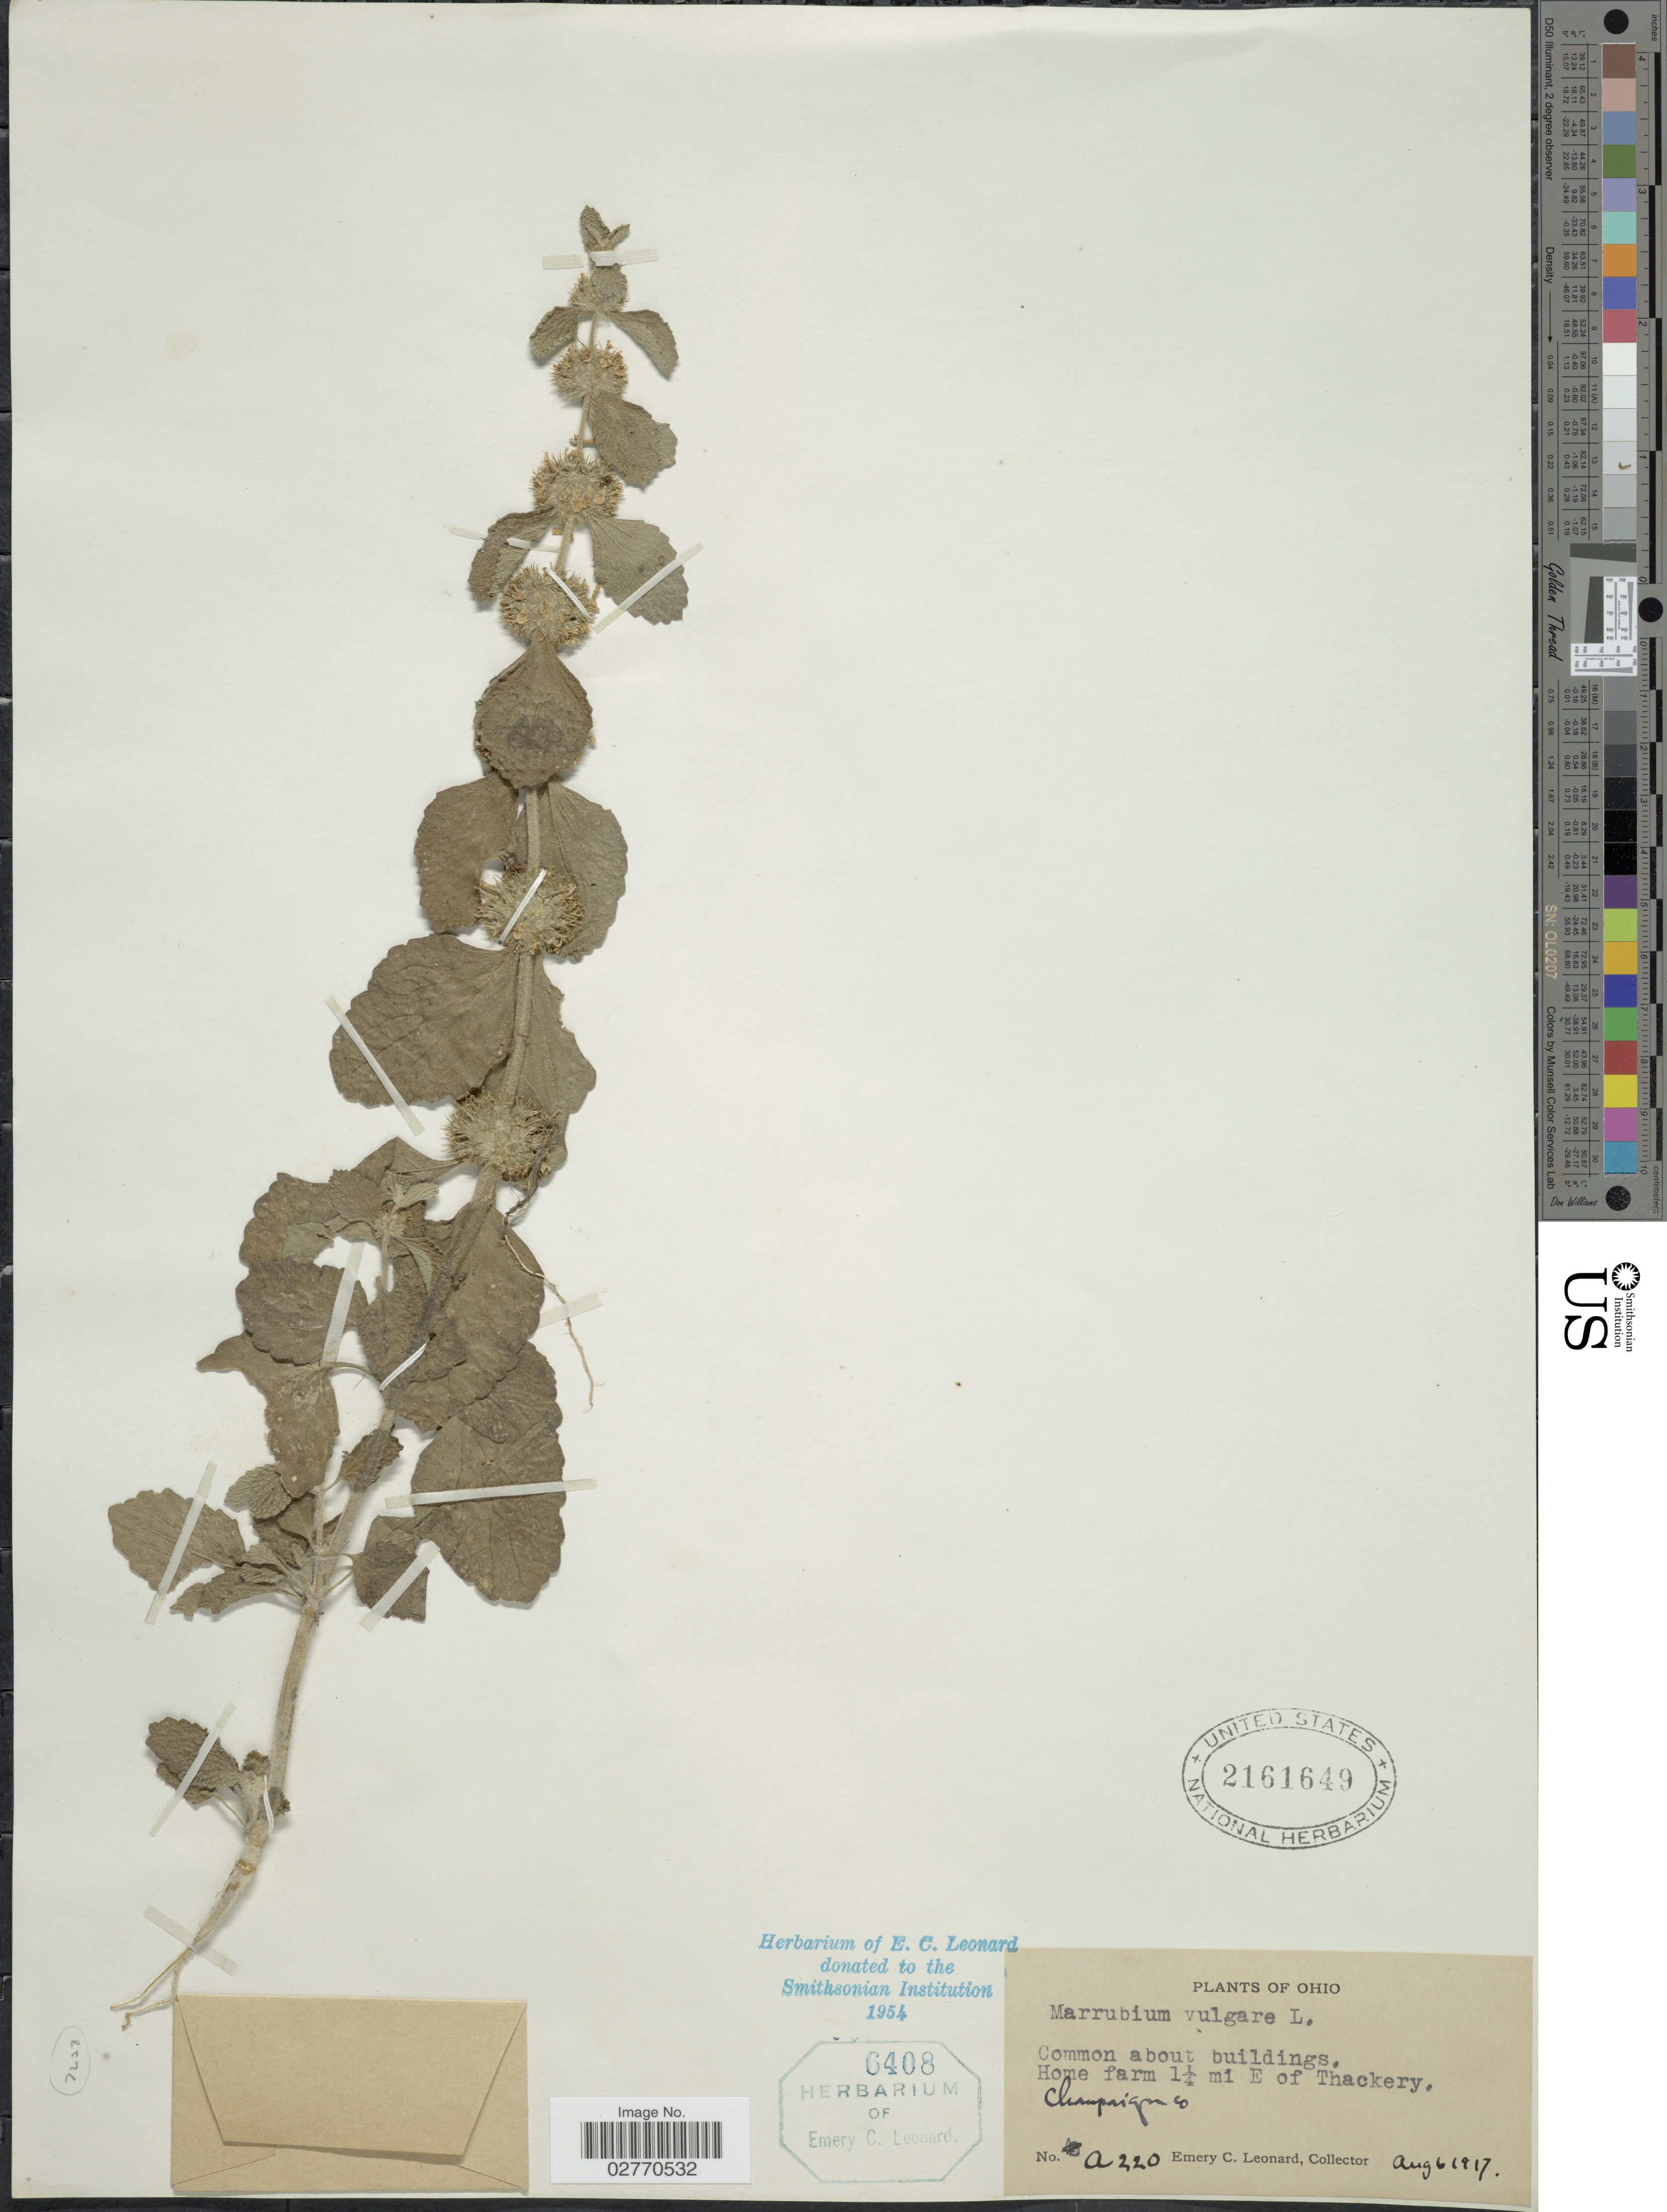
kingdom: Plantae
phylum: Tracheophyta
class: Magnoliopsida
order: Lamiales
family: Lamiaceae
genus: Marrubium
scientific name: Marrubium vulgare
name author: L.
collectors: E. C. Leonard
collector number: A220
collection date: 1917-08-06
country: United States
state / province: Ohio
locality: Home farm 1 1/4 mi E of Thackery, Champaign Co.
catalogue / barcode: US 2161649